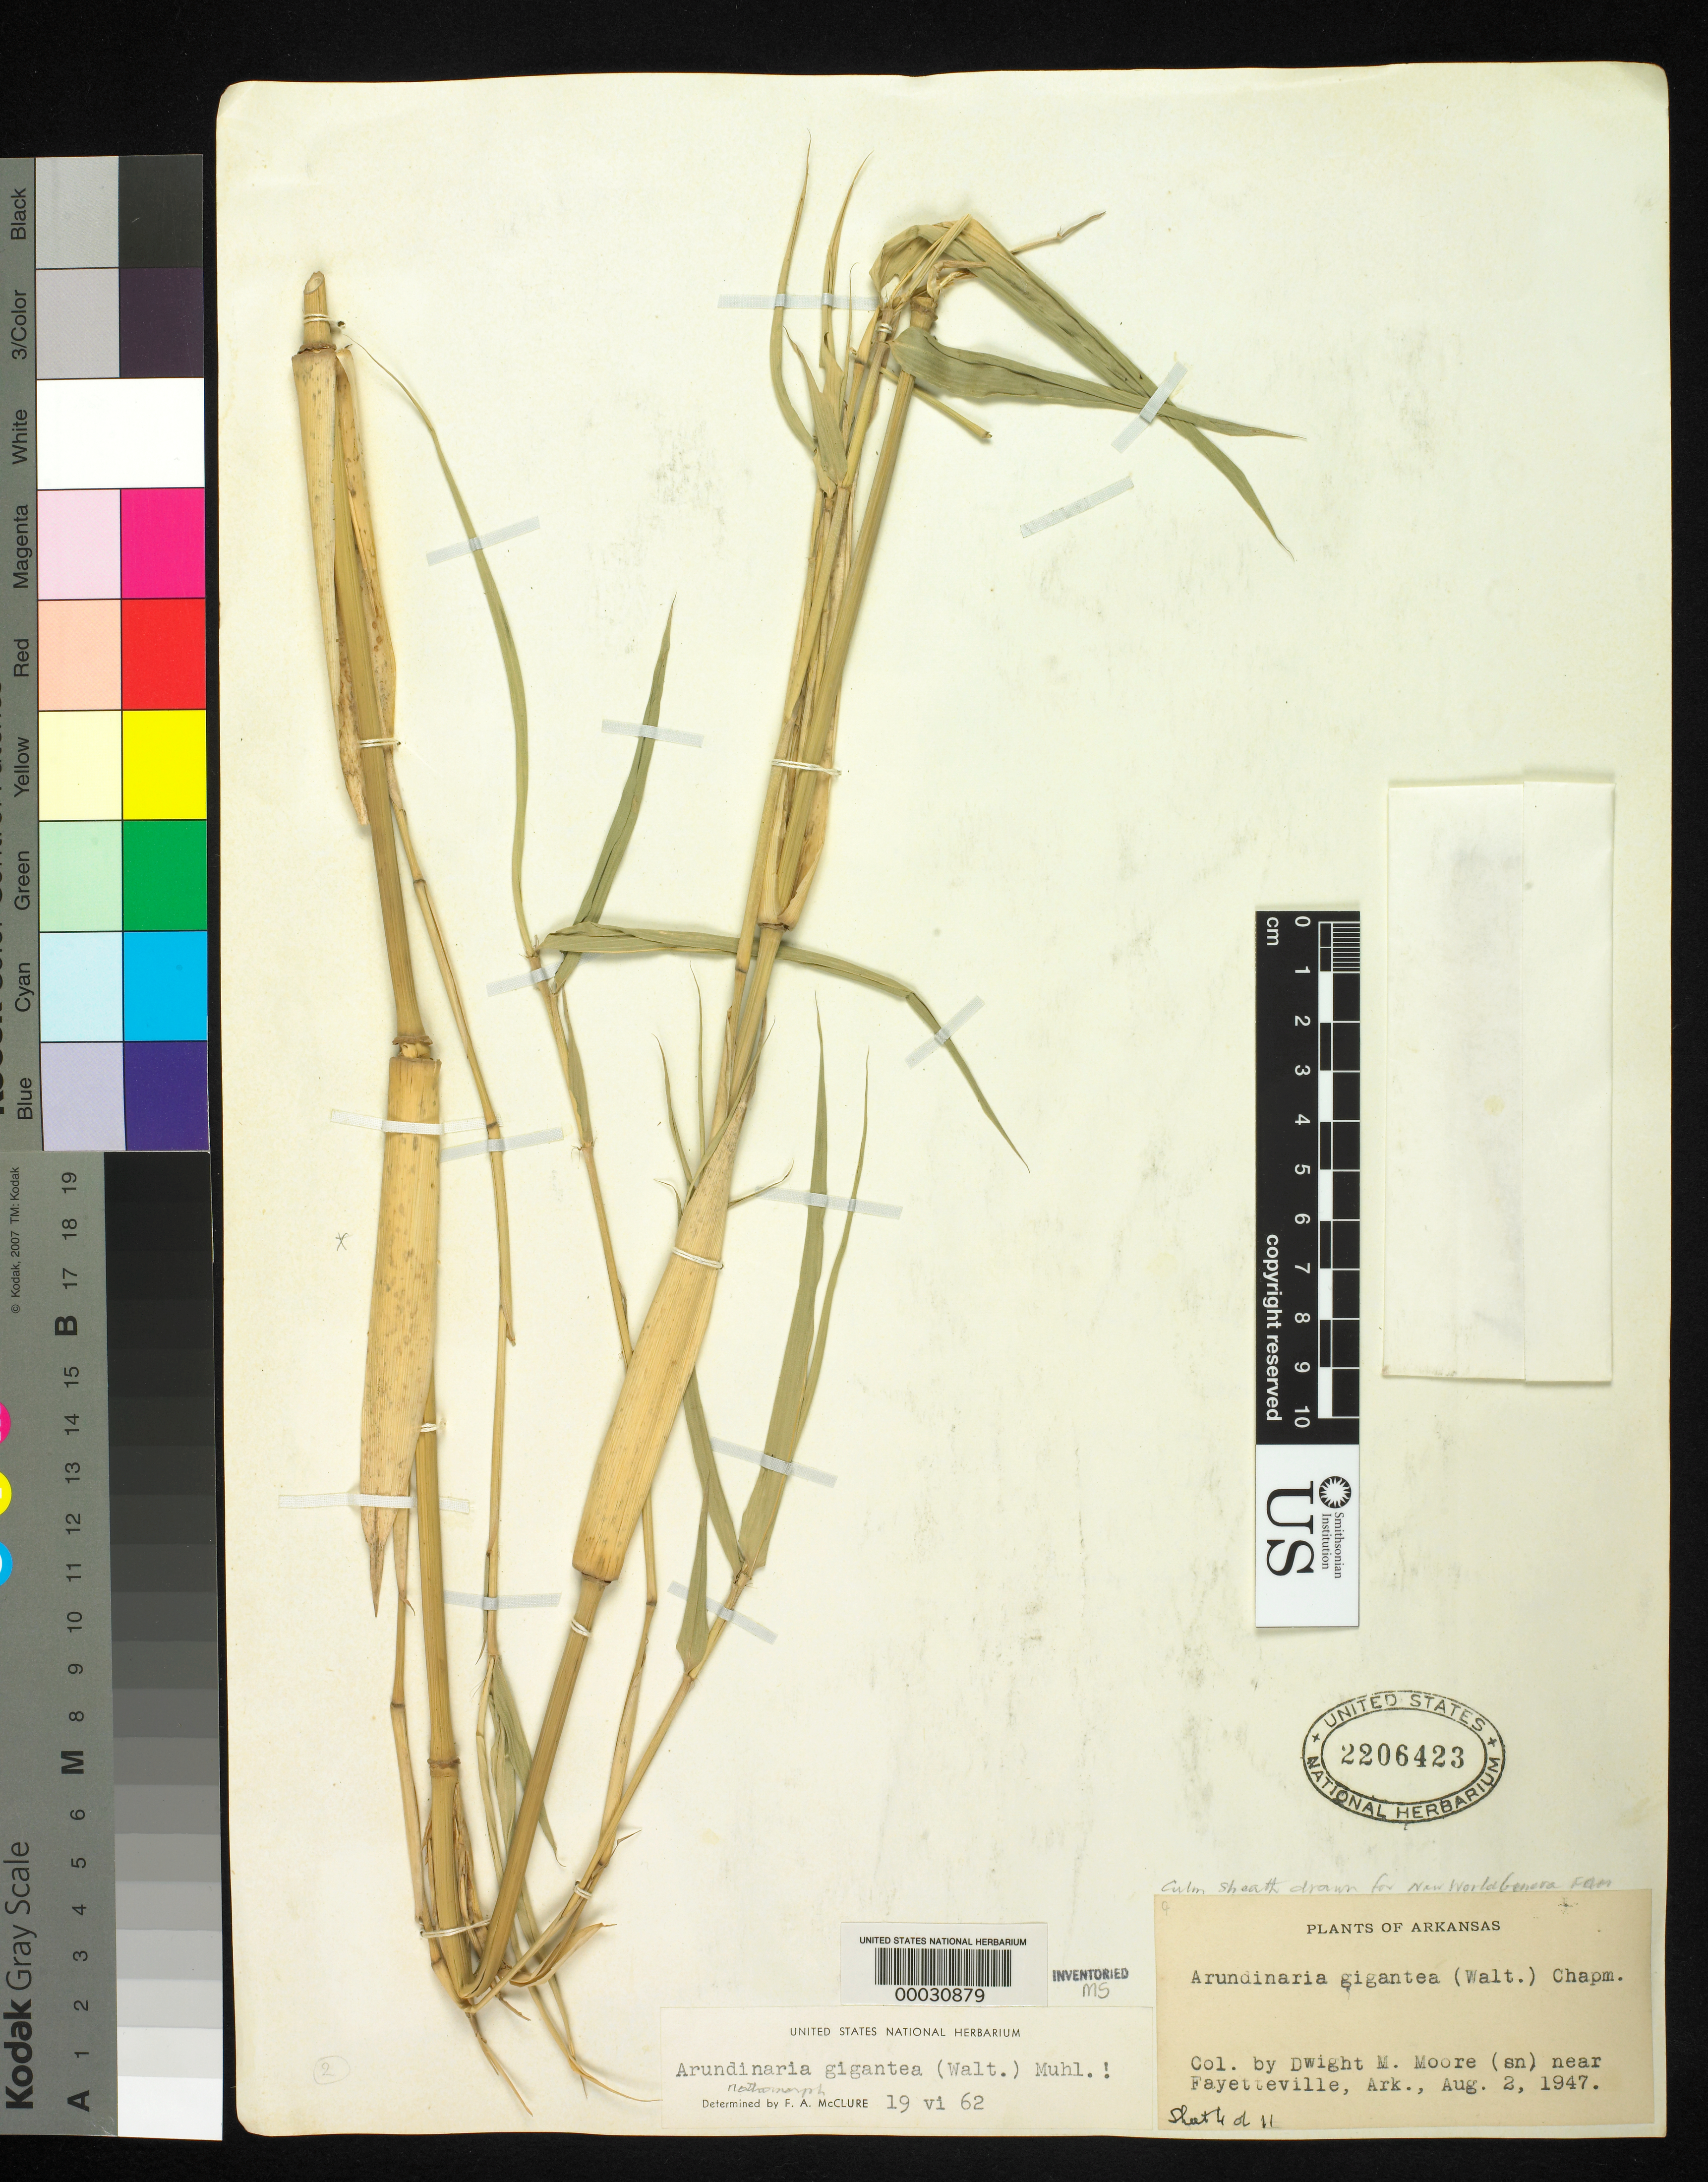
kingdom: Plantae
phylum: Tracheophyta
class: Liliopsida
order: Poales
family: Poaceae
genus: Arundinaria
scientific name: Arundinaria gigantea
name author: (Walter) Muhl.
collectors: D. Moore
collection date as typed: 02 Aug 1947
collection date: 1947-08-02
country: United States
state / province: Arkansas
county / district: Washington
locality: Fayetterville, white river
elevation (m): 336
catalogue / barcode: US 2206423